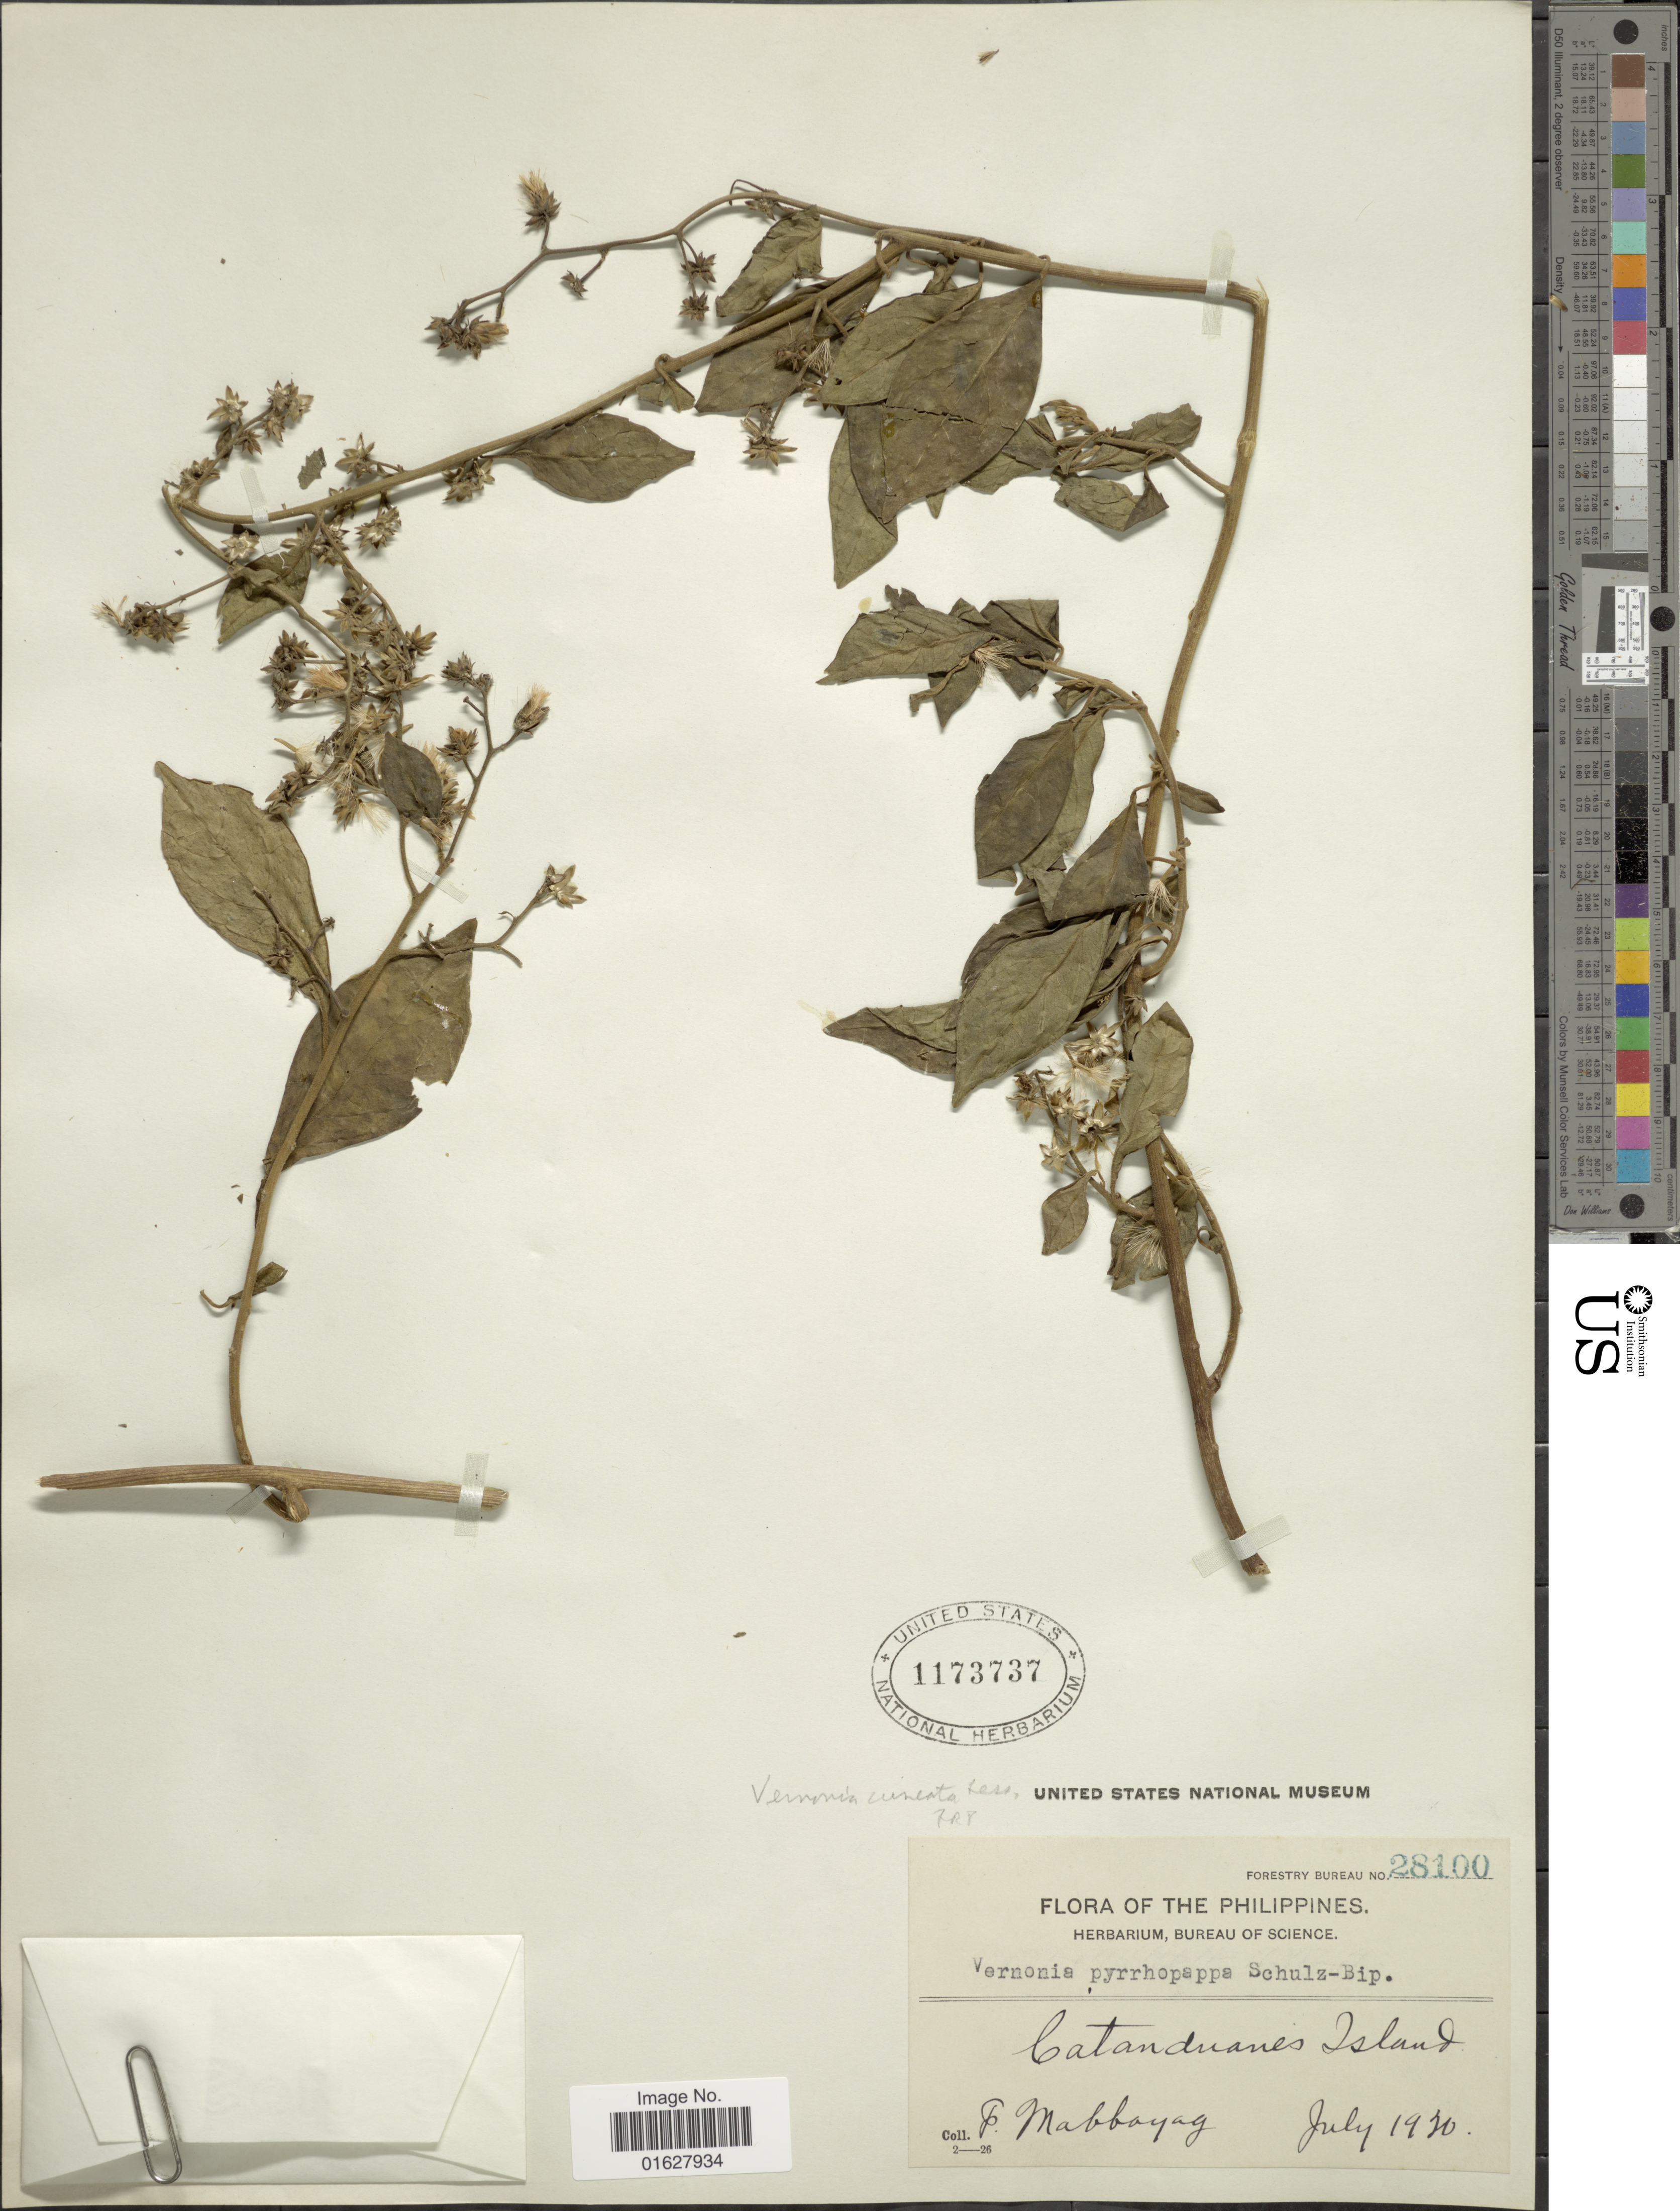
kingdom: Plantae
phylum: Tracheophyta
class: Magnoliopsida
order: Asterales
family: Asteraceae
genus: Decaneuropsis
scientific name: Decaneuropsis obovata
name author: (Gaudich.) H. Rob. & Skvarla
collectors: F. Mabbayag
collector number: Forestry Bureau 28100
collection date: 1930-07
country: Philippines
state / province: Bicol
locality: The Philippines. Catanguanes Island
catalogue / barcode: US 1173737